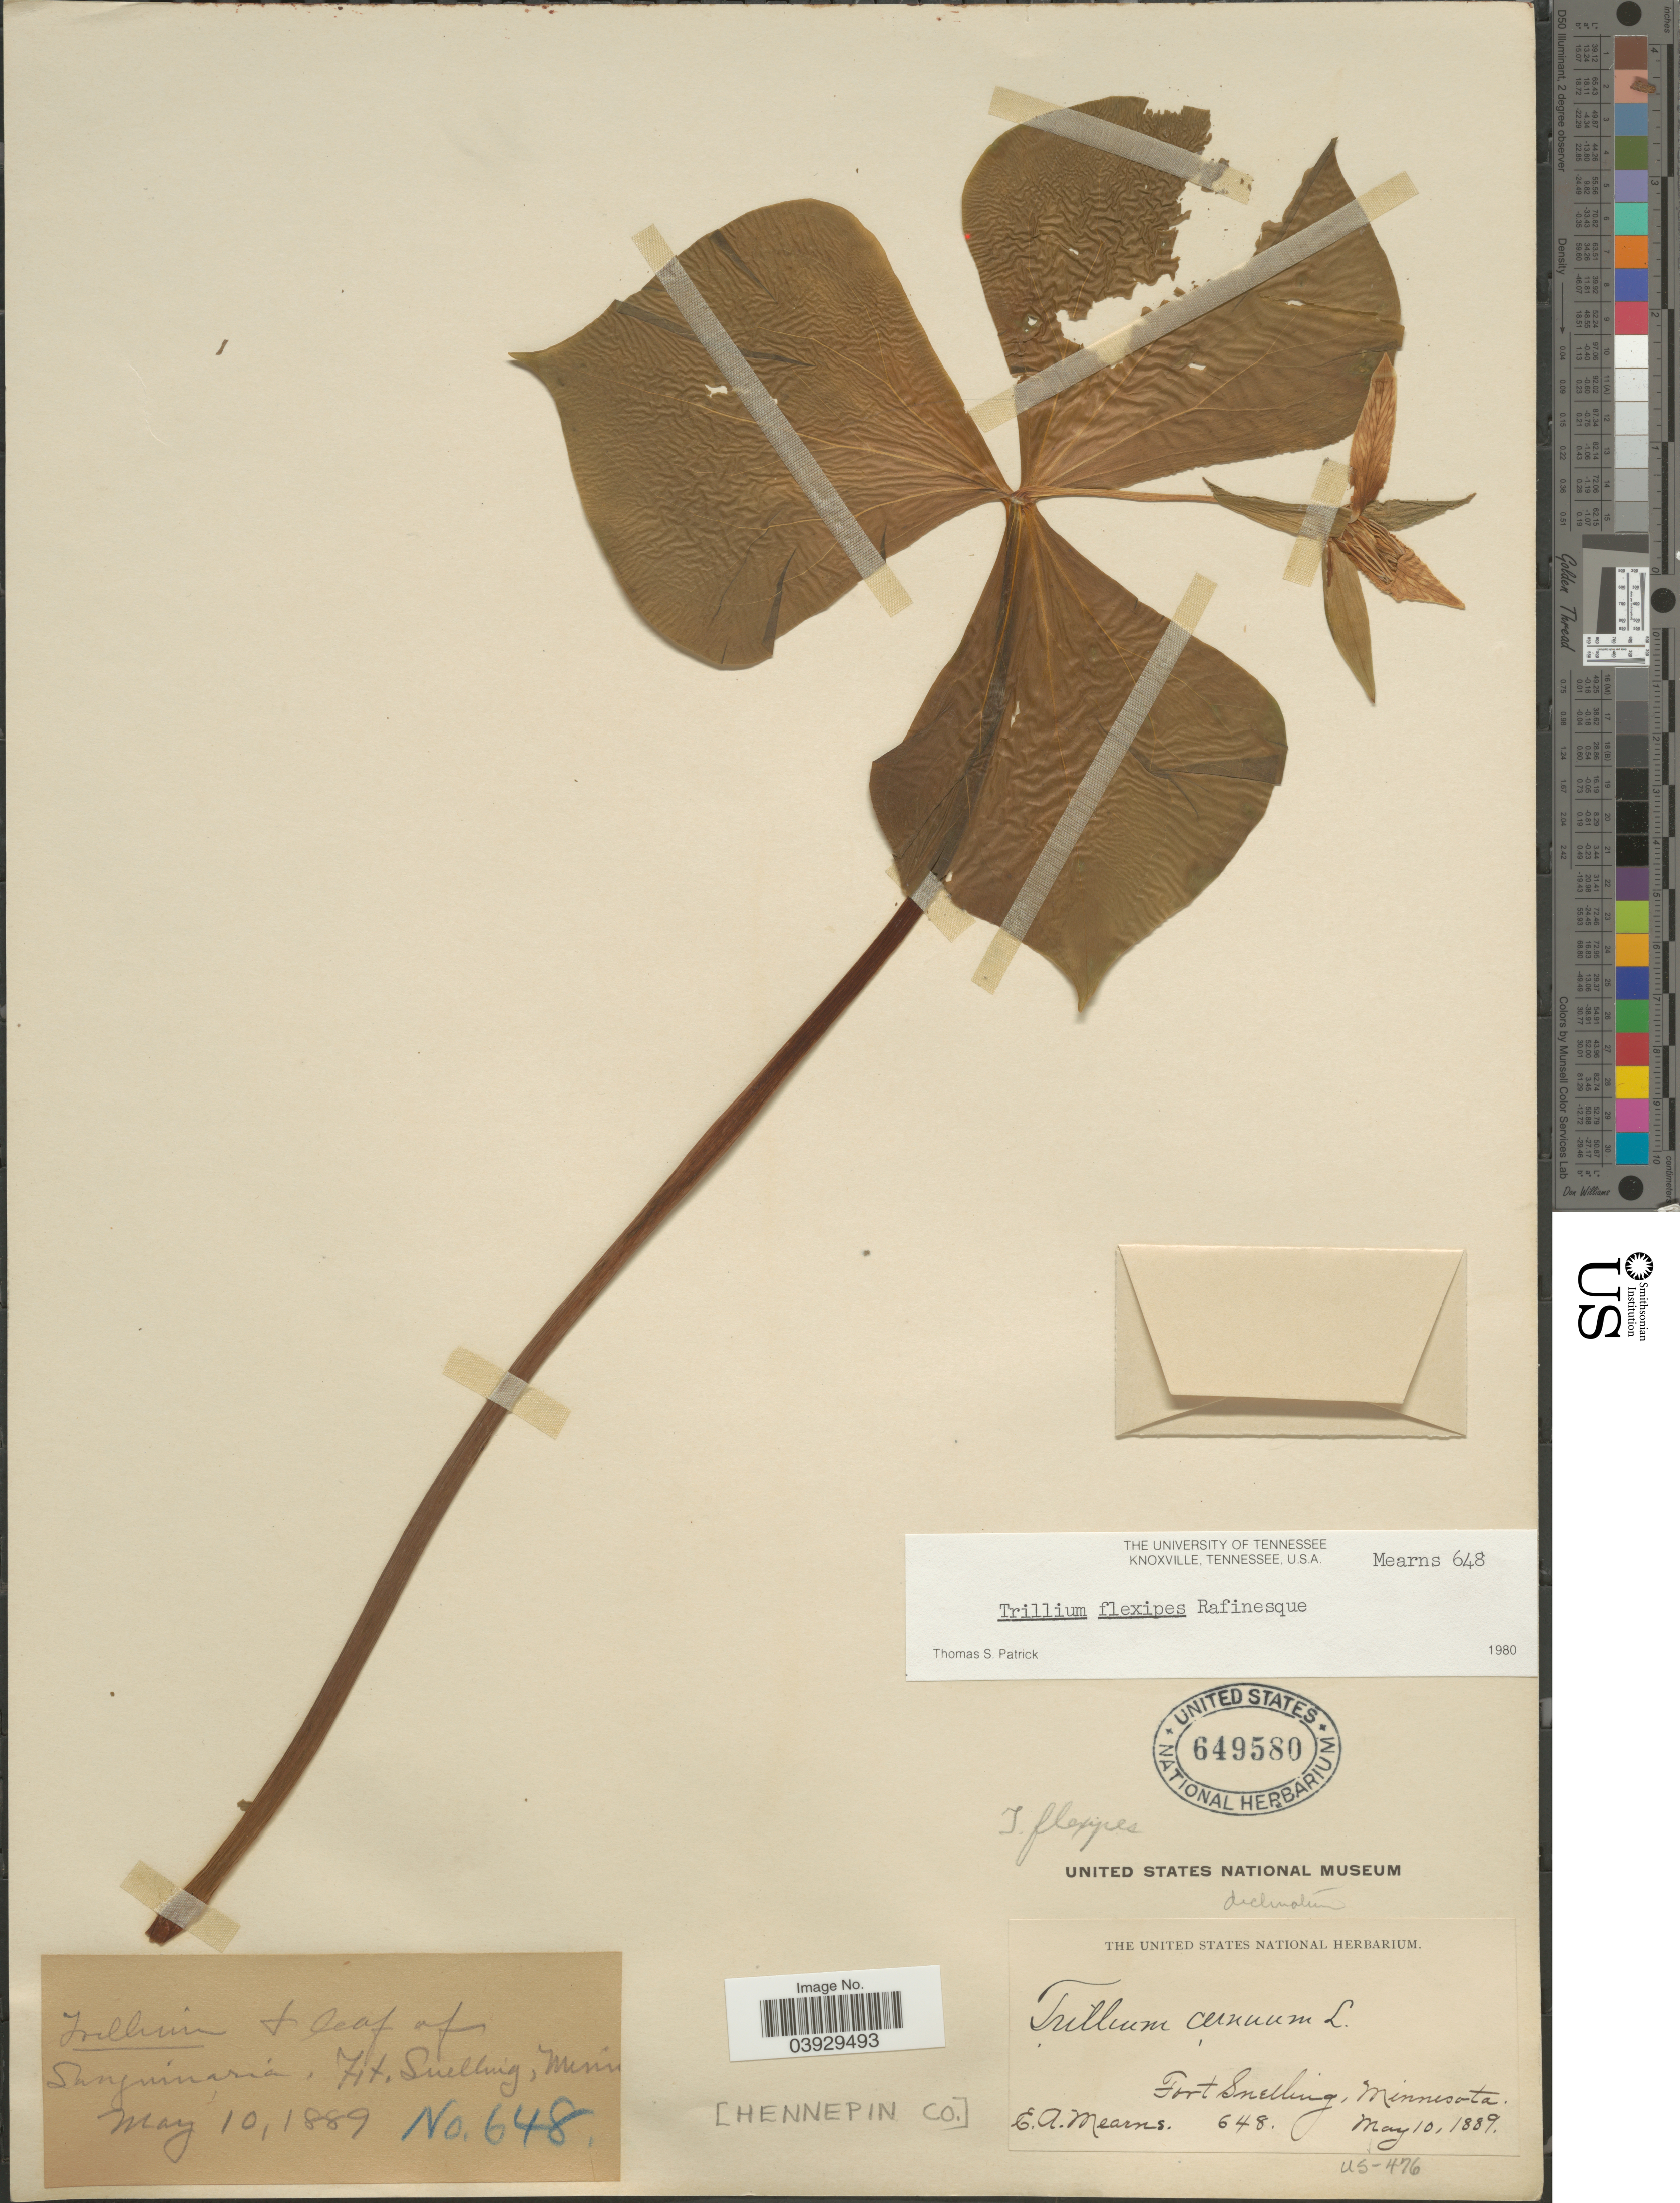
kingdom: Plantae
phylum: Tracheophyta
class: Liliopsida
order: Liliales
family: Melanthiaceae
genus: Trillium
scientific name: Trillium flexipes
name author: Raf.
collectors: E. A. Mearns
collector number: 648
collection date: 1889-05-10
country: United States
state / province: Minnesota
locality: Hennepin Co. Fort Snelling.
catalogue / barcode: US 649580